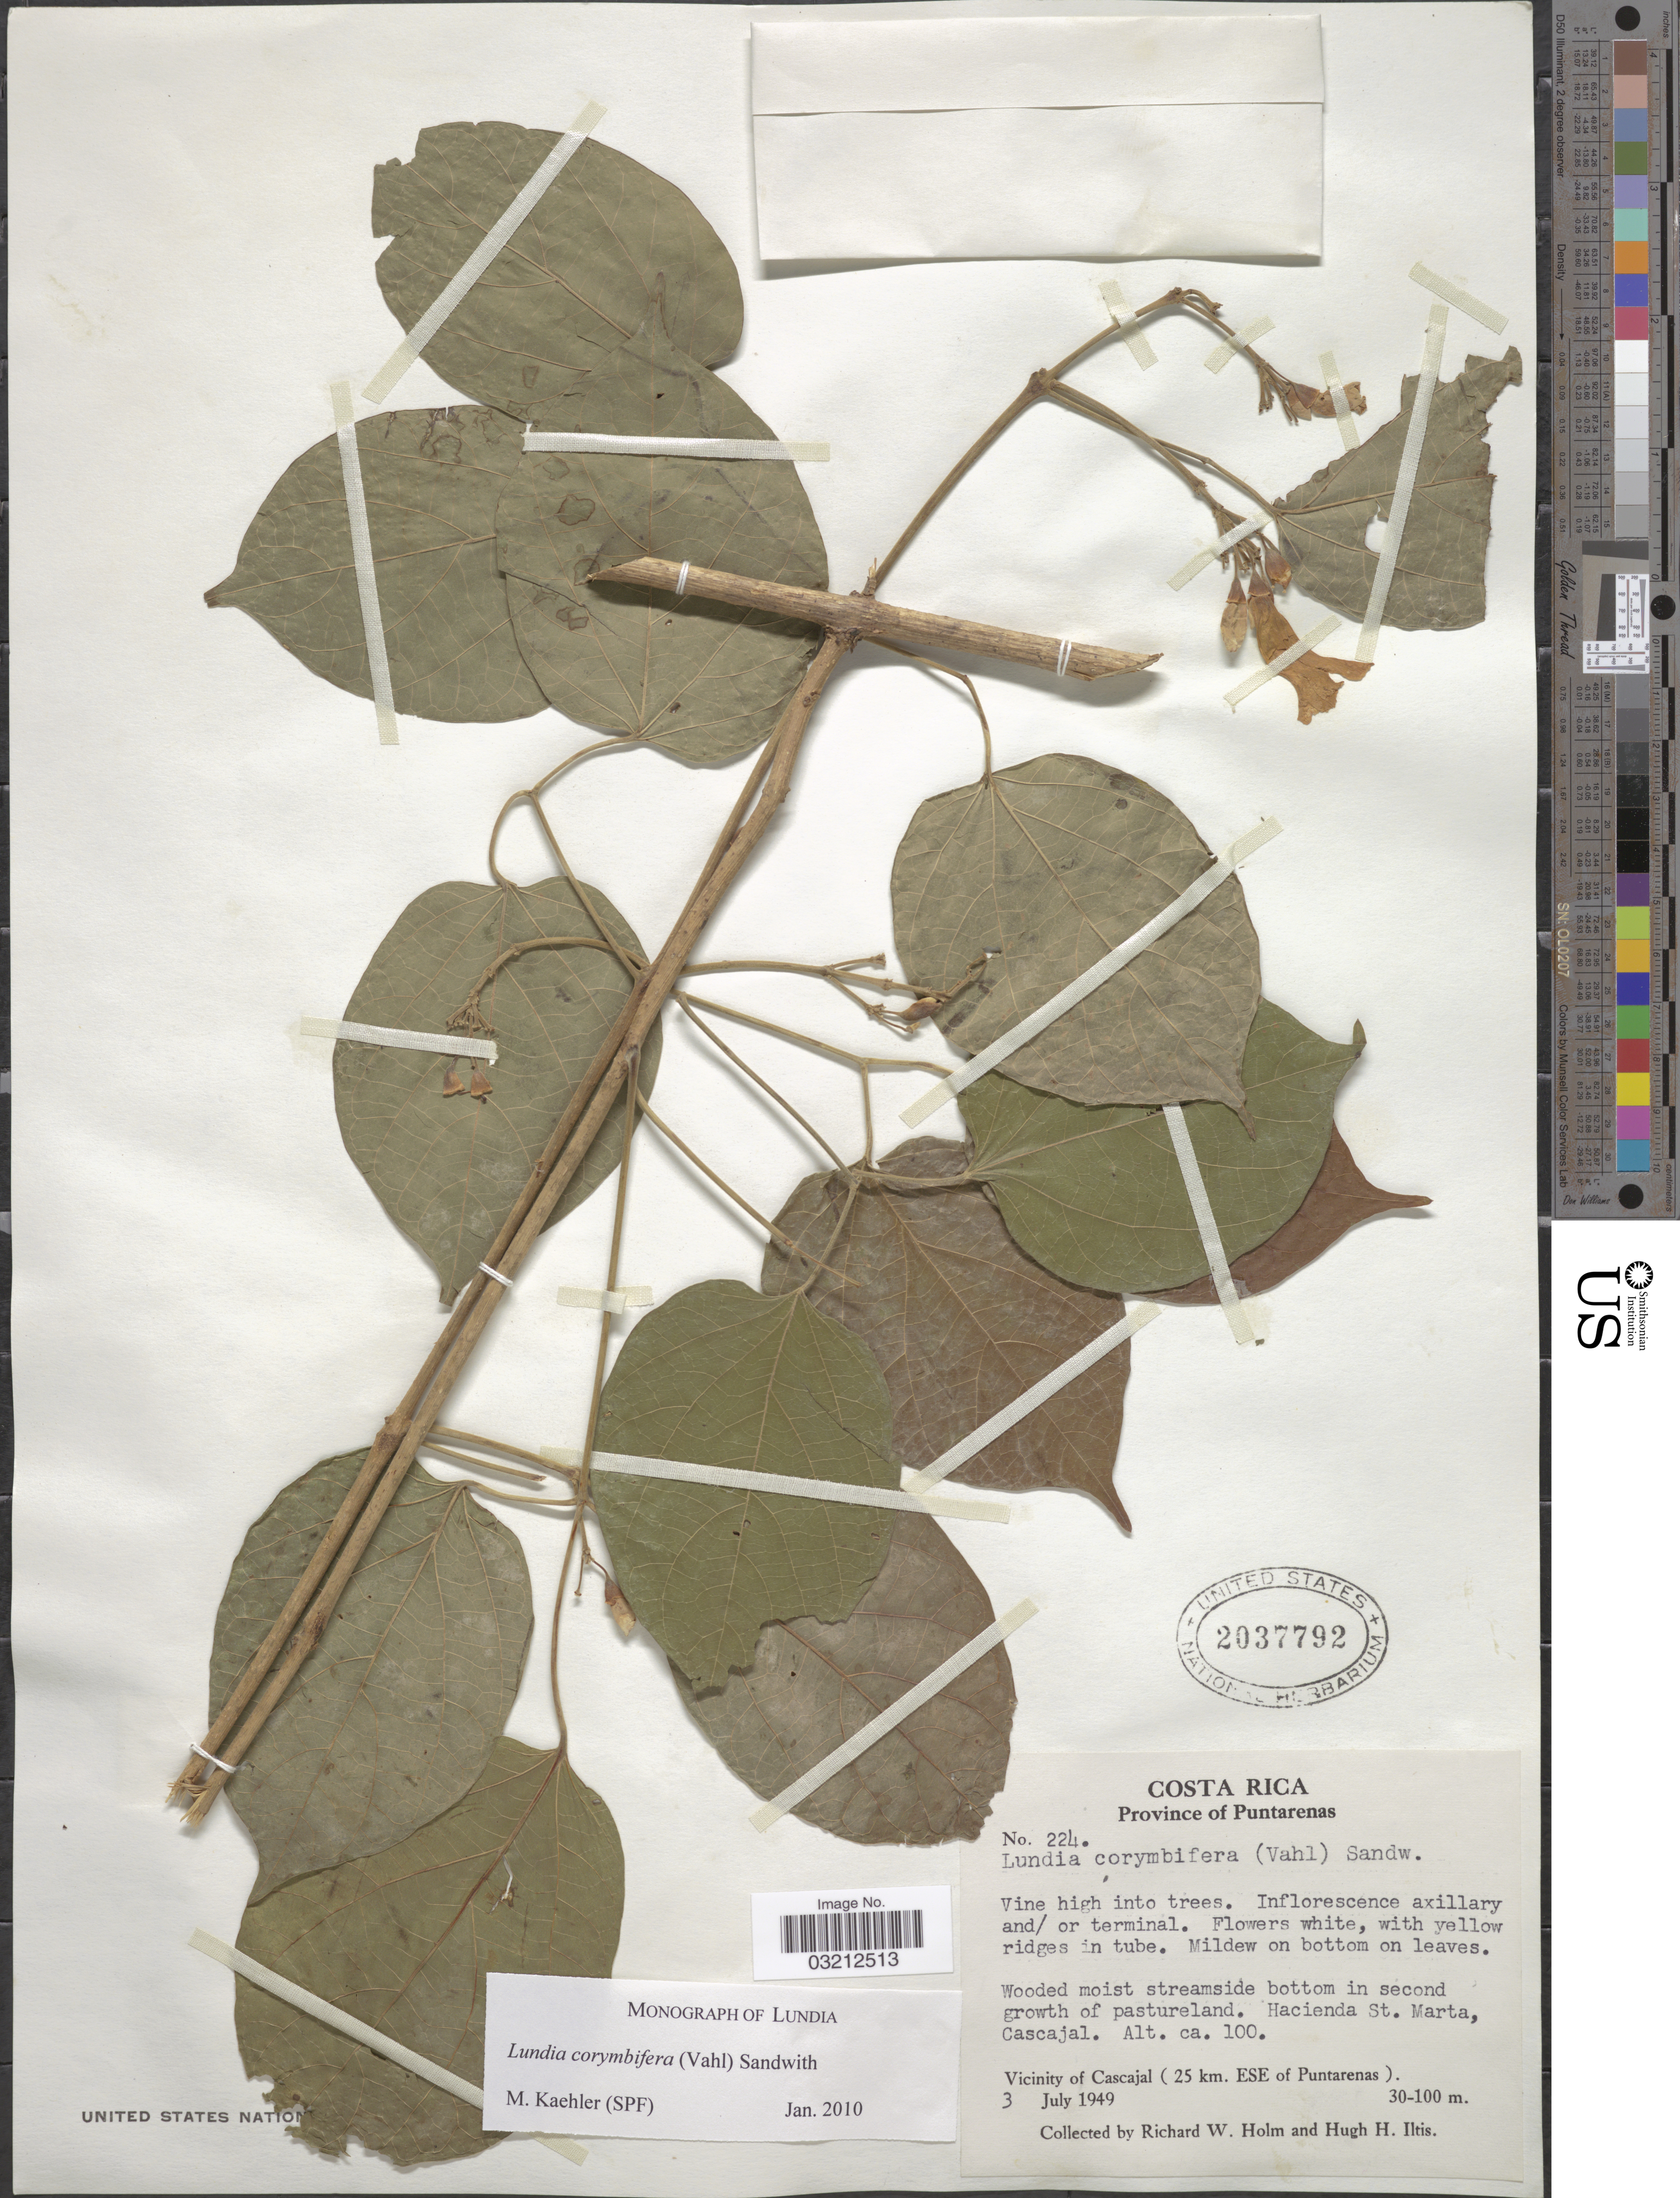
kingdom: Plantae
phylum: Tracheophyta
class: Magnoliopsida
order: Lamiales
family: Bignoniaceae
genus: Lundia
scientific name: Lundia corymbifera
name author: (Vahl) Sandwith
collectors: R. W. Holm & H. H. Iltis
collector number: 224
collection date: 1949-07-03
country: Costa Rica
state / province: Puntarenas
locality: Hacienda St. Marta, Cascajal. Vicinity of Cascajal (25 km. ESE of Puntarenas).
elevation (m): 100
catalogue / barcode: US 2037792